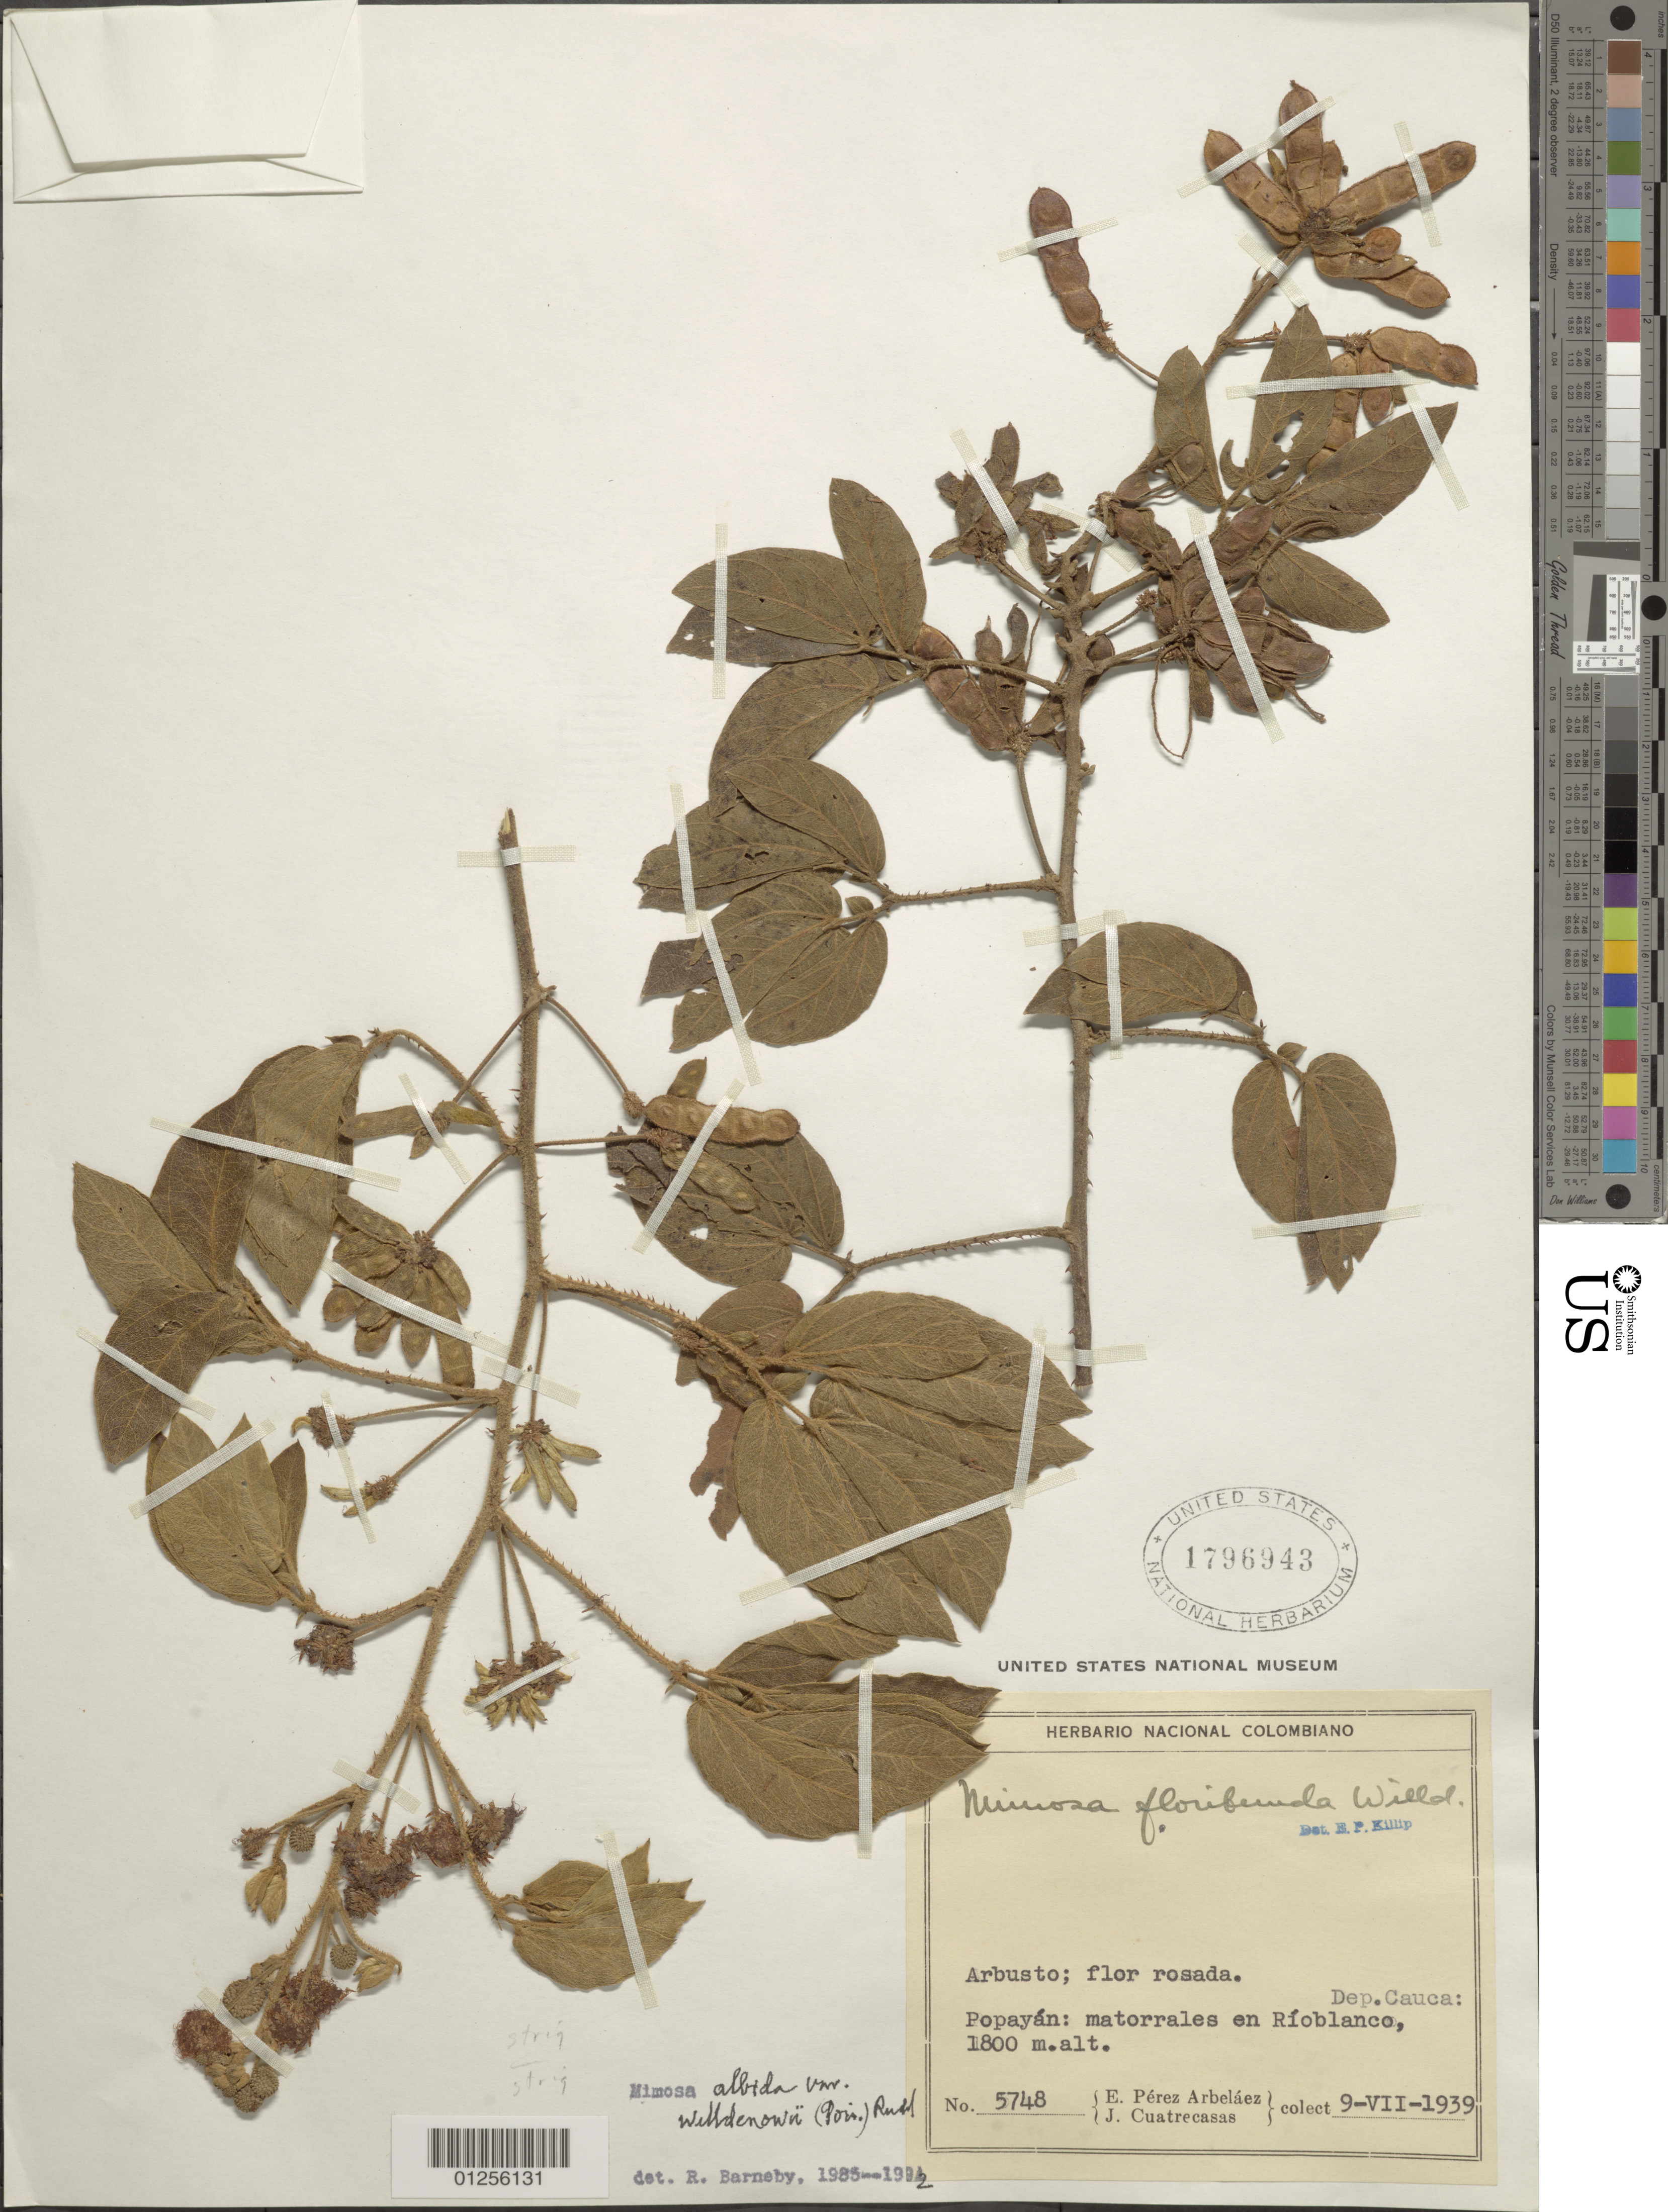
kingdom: Plantae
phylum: Tracheophyta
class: Magnoliopsida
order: Fabales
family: Fabaceae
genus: Mimosa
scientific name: Mimosa albida var. willdenowii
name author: (Poir.) Rudd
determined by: Barneby, Rupert C., (NY)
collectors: E. Pérez Arbeláez & J. Cuatrecasas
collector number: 5748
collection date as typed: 9 Jul 1939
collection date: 1939-07-09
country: Colombia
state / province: Cauca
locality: Dep. Cauca. Popayan, matorrales en Rio Blanco.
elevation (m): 1800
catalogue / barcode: US 1796943